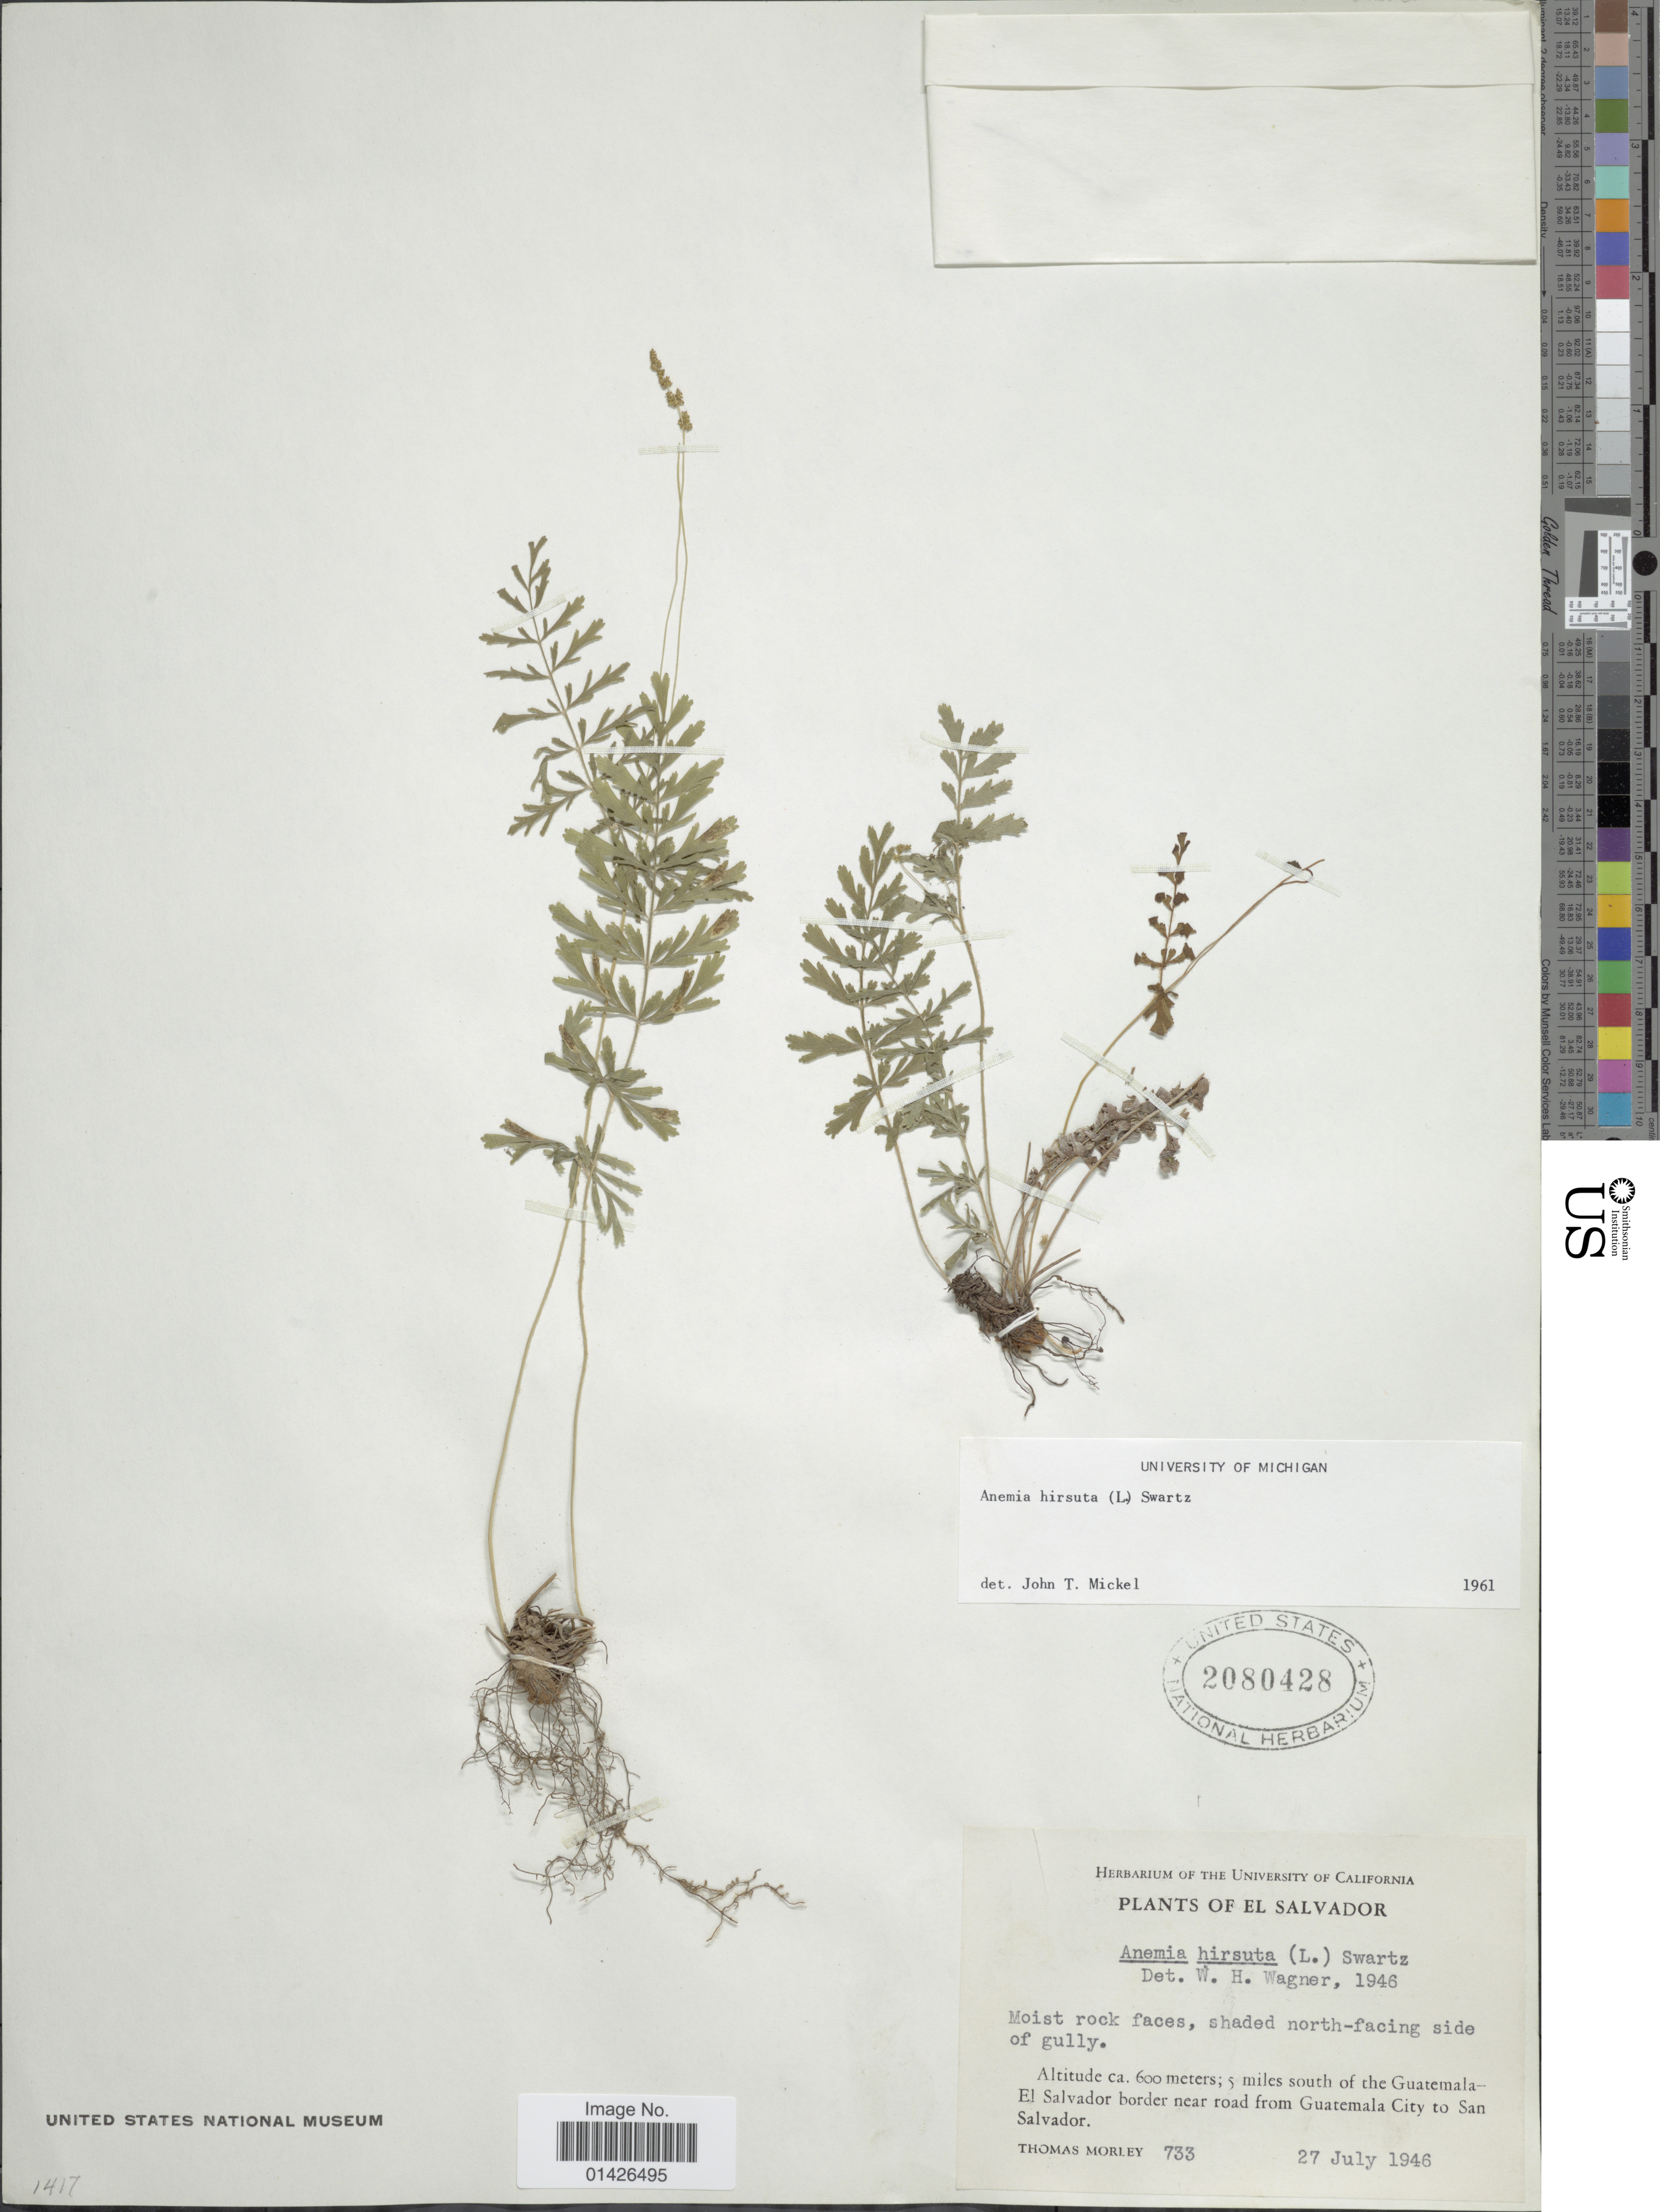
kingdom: Plantae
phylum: Tracheophyta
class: Polypodiopsida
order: Schizaeales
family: Anemiaceae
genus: Anemia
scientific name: Anemia hirsuta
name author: (L.) Sw.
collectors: T. Morley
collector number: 733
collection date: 1946-07-27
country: El Salvador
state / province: San Salvador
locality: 5 miles south of the Guatemala-El Salvador border near road from Guatemala City to San Salvador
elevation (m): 600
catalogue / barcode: US 2080428